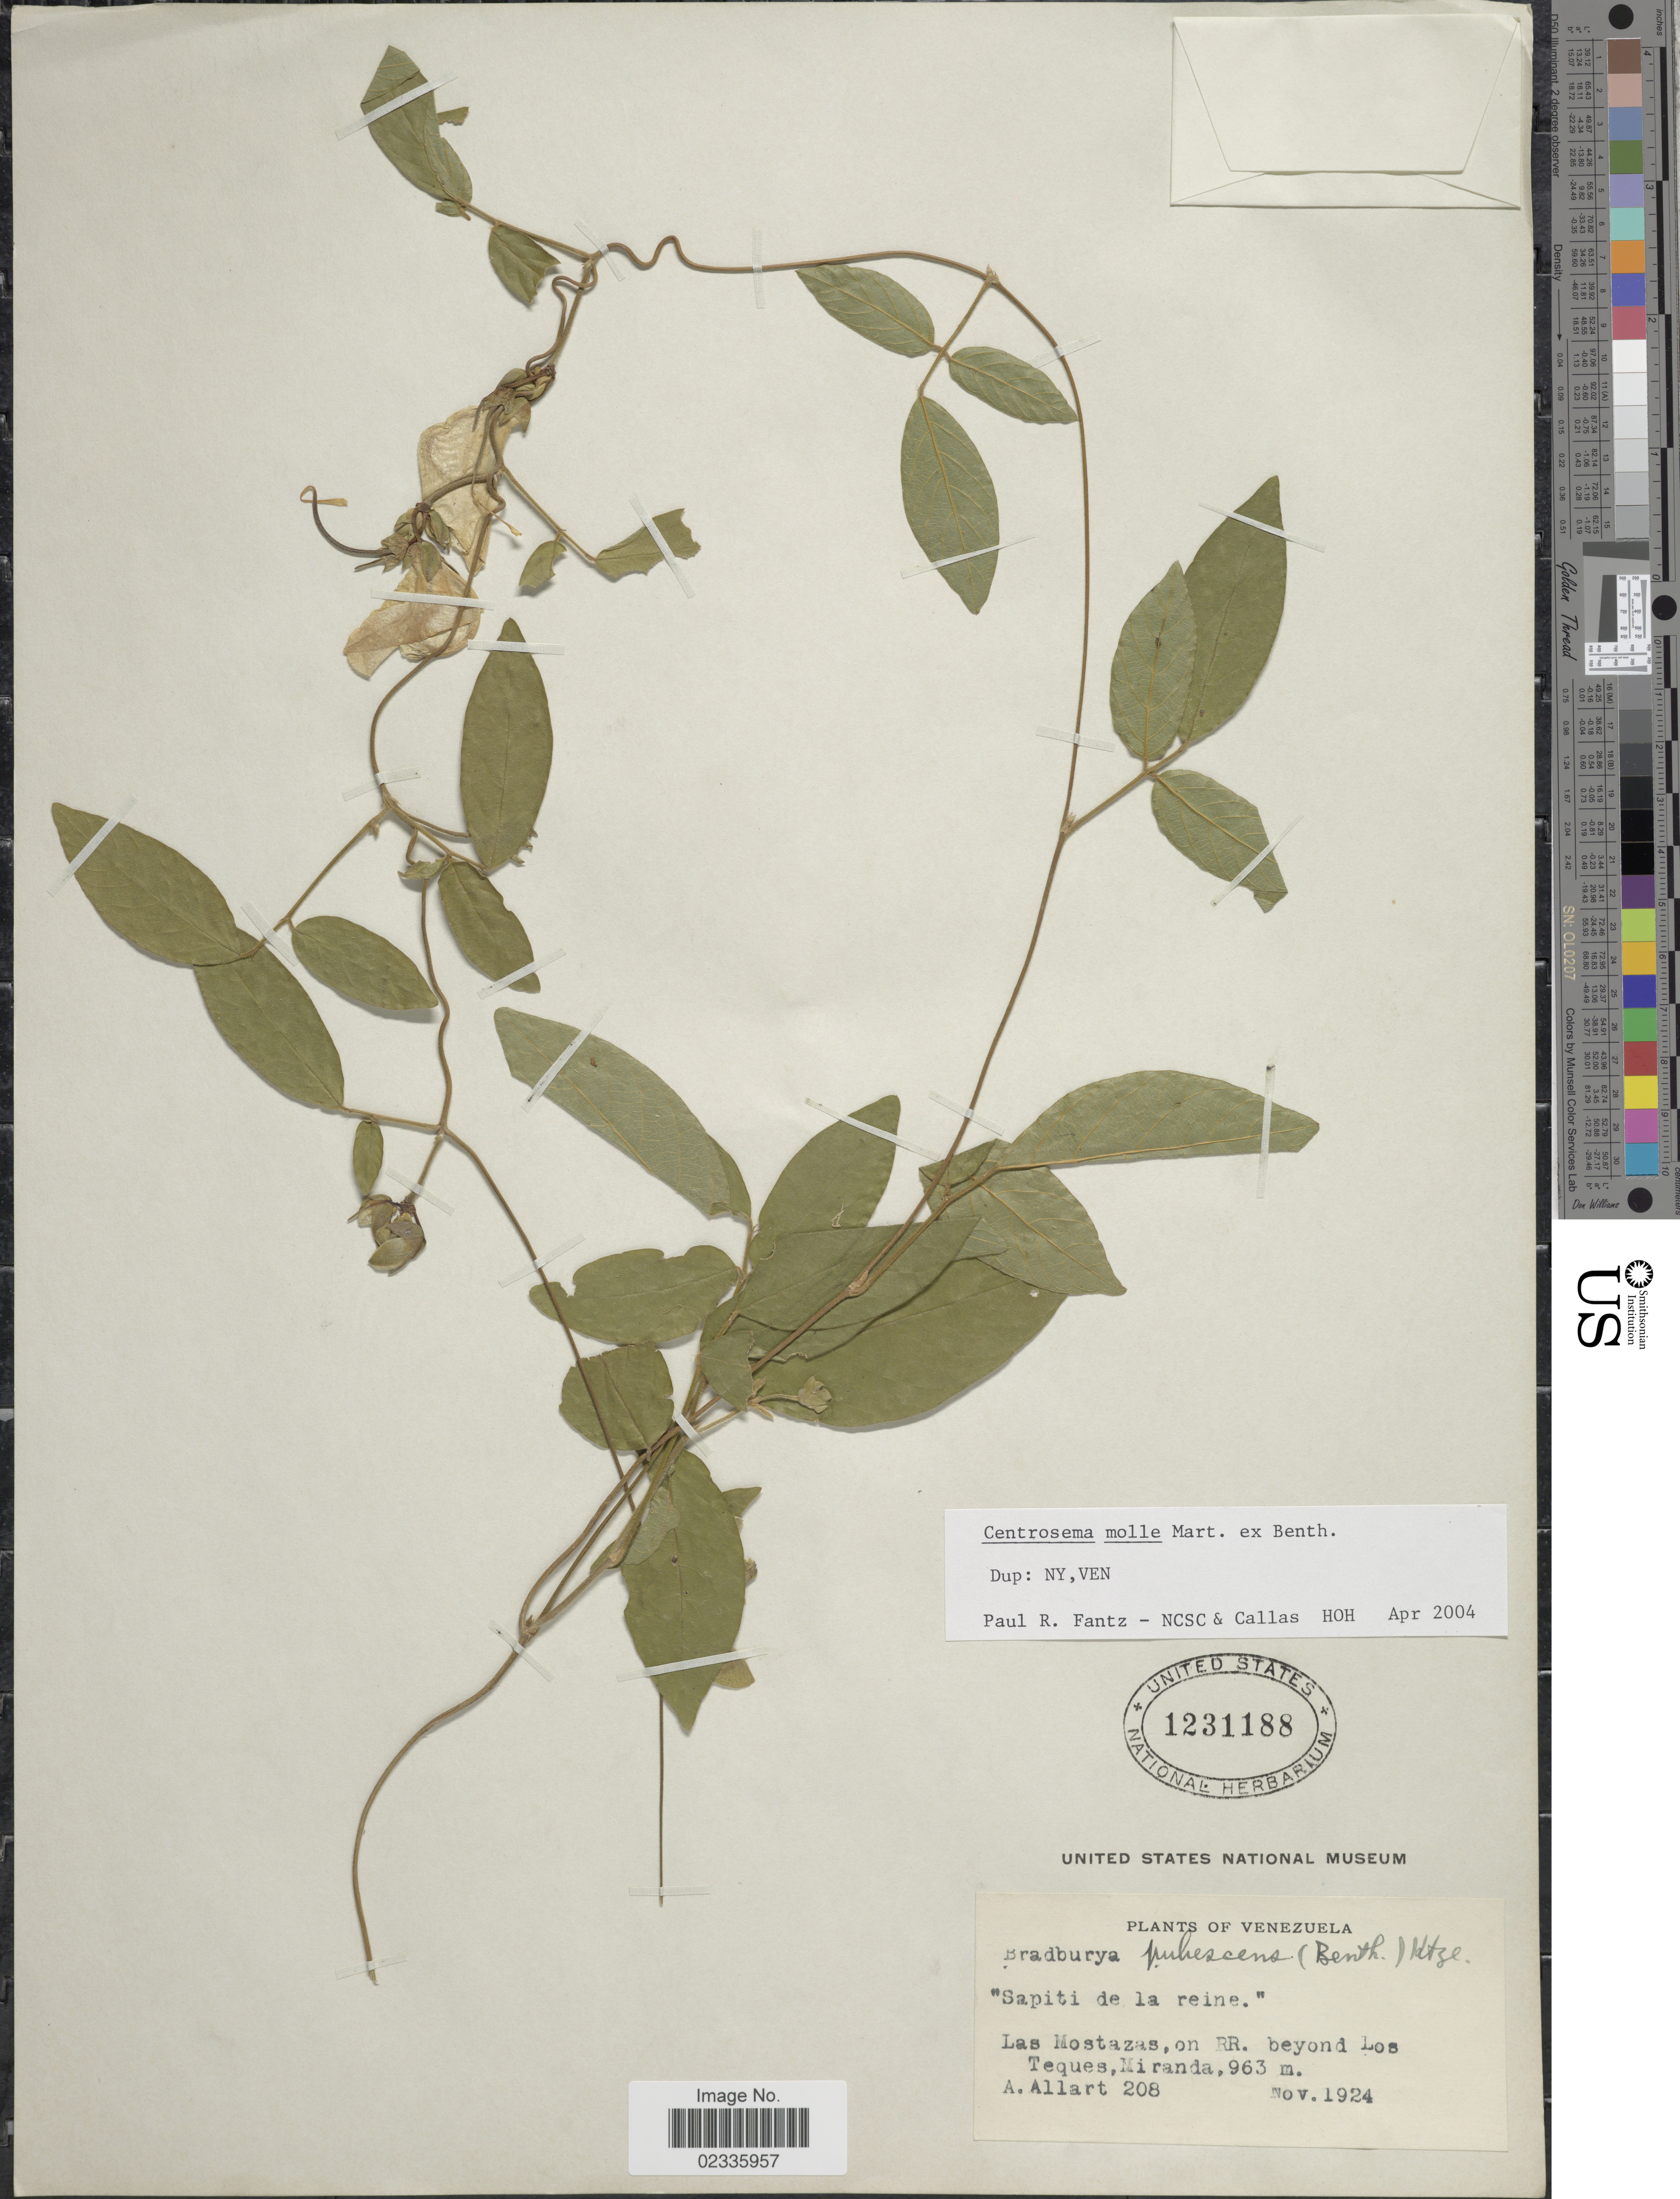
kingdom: Plantae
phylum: Tracheophyta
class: Magnoliopsida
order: Fabales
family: Fabaceae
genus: Centrosema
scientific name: Centrosema molle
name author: Mart. ex Benth.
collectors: A. Allart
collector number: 208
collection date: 1924-11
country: Venezuela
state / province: Miranda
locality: Las Mostazas, on RR. beyond Los Teques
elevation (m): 963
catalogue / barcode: US 1231188